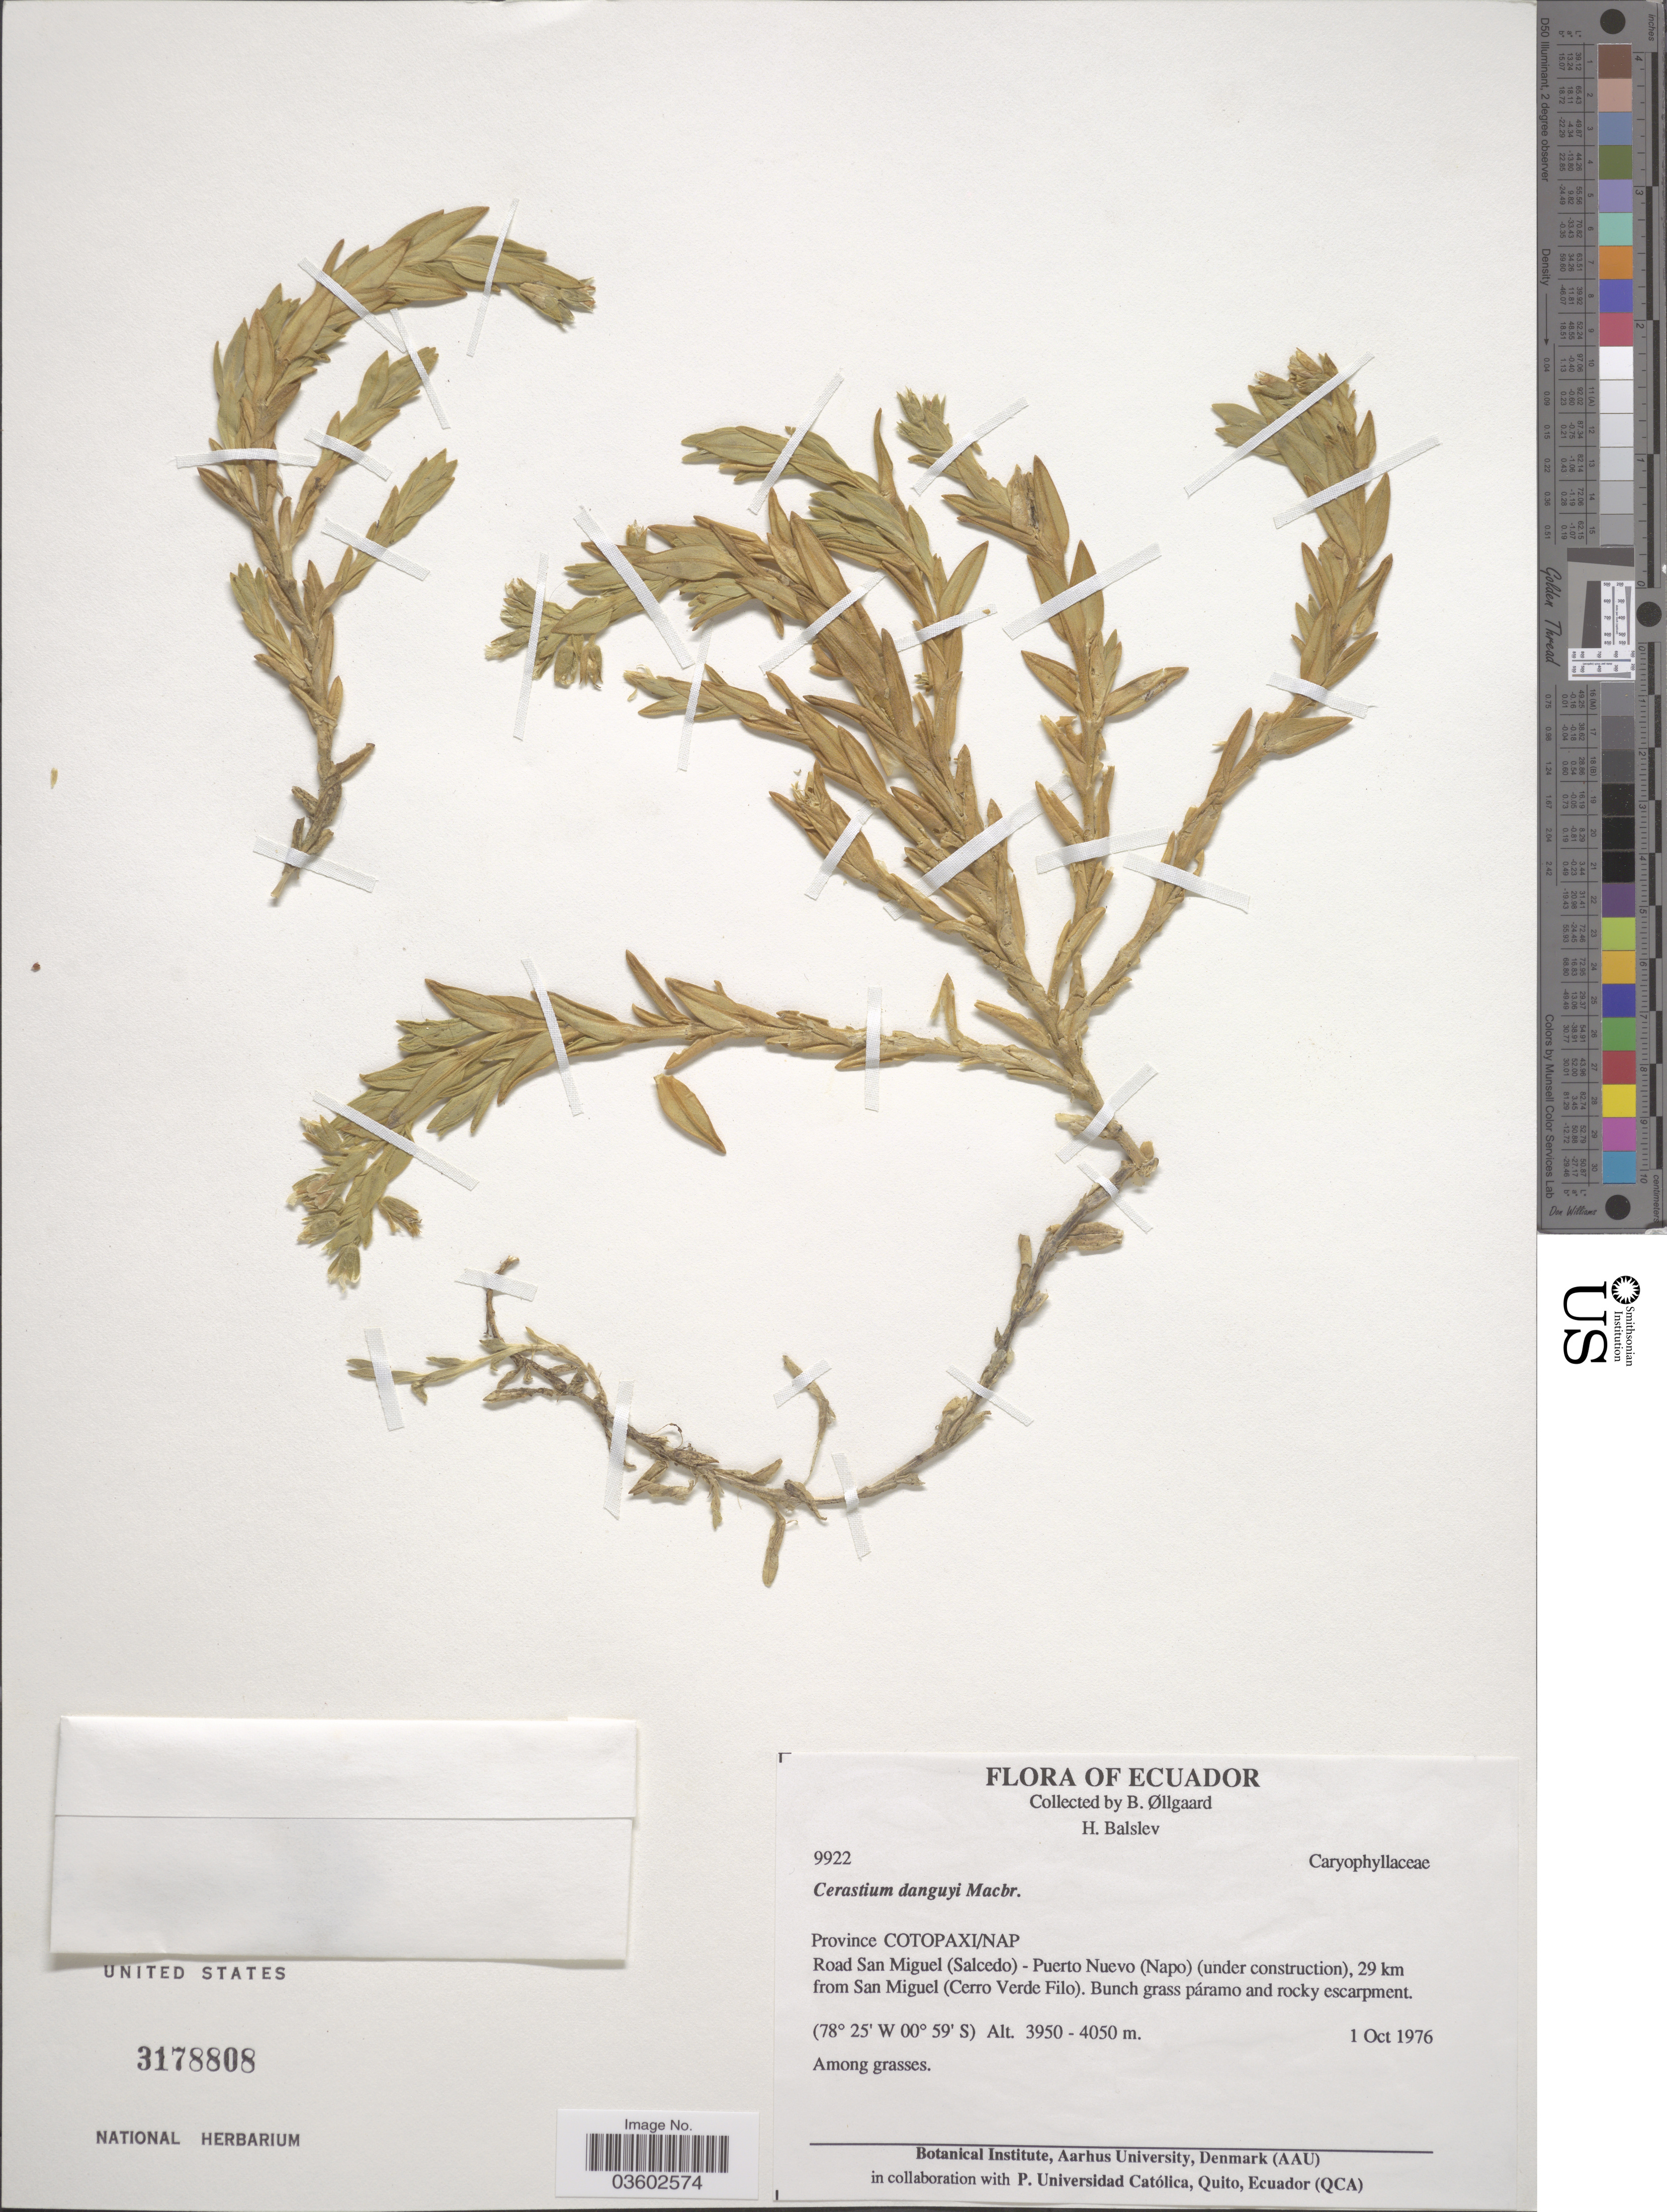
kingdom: Plantae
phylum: Tracheophyta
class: Magnoliopsida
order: Caryophyllales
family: Caryophyllaceae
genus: Cerastium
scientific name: Cerastium danguyi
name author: J.F. Macbr.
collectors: B. Øllgaard & H. Balslev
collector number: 9922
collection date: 1976-10-01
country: Ecuador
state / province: Cotopaxi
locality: Province Cotopaxi/Nap. Road San Miguel (Salcedo) - Puerto Nuevo (Napo) (under construction), 29 km from San Miguel (Cerro Verde Filo).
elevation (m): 3950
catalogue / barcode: US 3178808